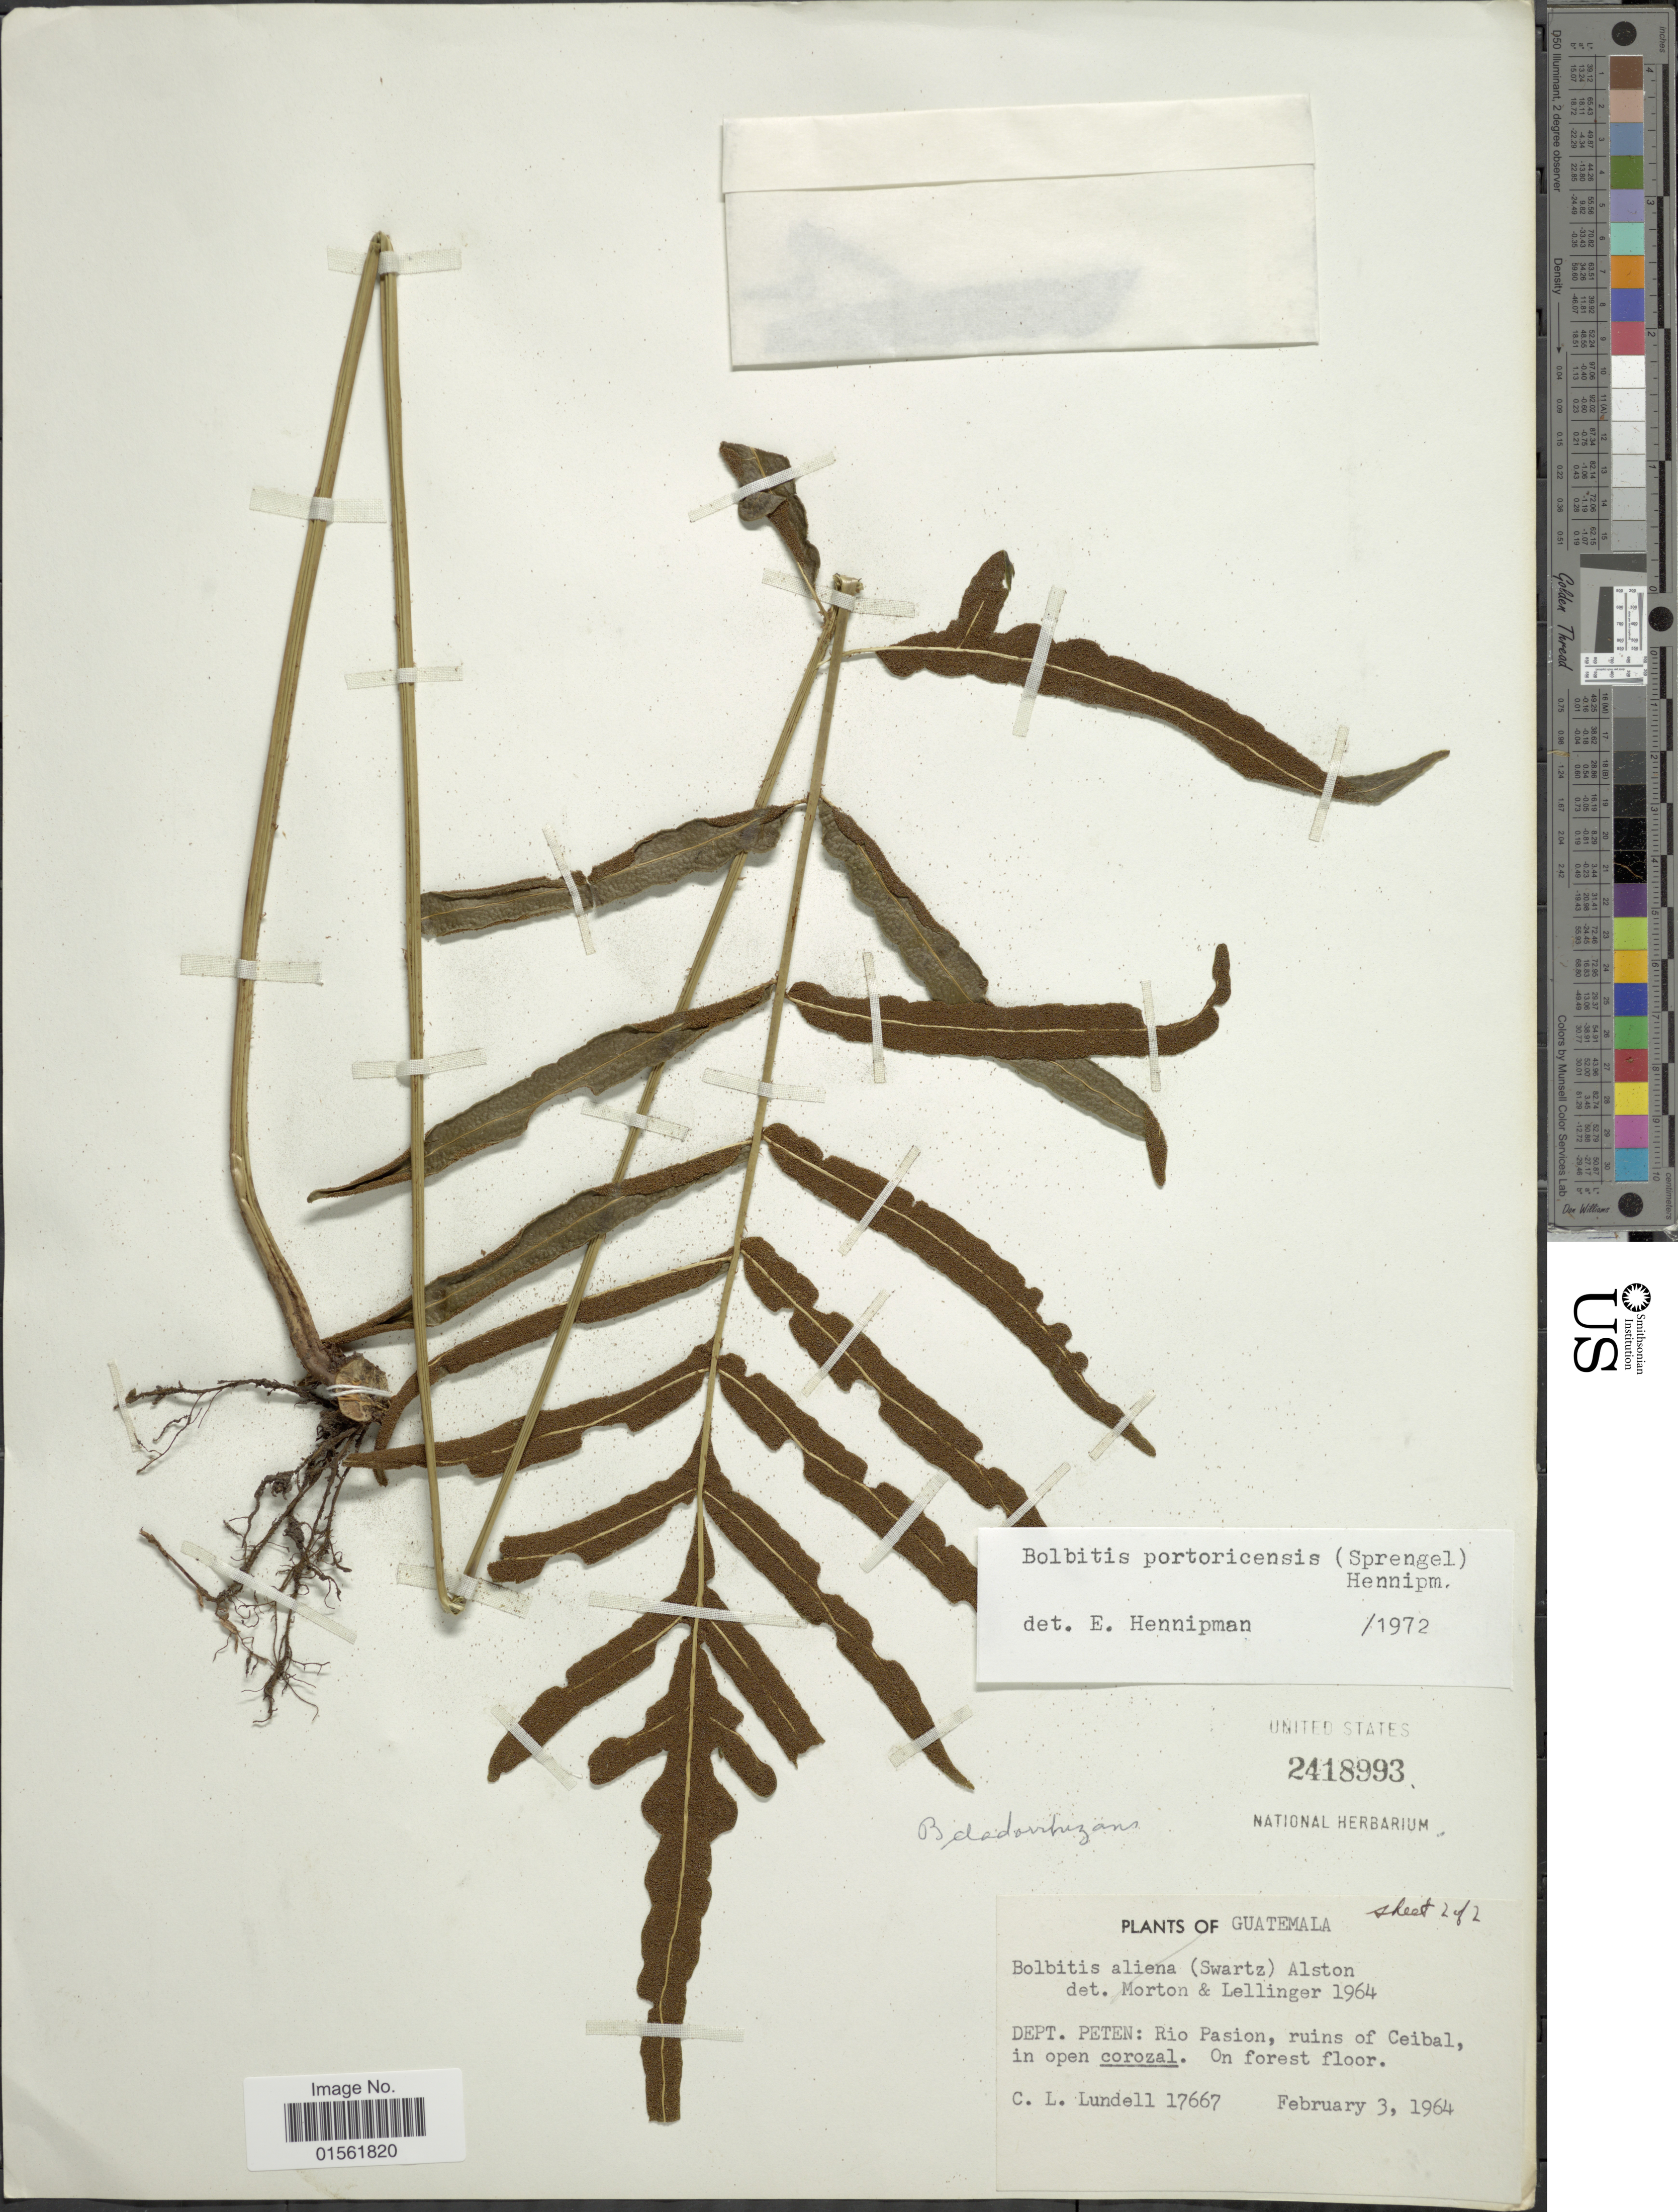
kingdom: Plantae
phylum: Tracheophyta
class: Polypodiopsida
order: Polypodiales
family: Dryopteridaceae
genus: Bolbitis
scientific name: Bolbitis portoricensis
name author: (Spreng.) Hennipman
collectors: C. L. Lundell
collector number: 17667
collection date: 1964-02-03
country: Guatemala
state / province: El Petén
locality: Dept. Peten: Rio Pasion, ruins of Ceibal, in open corozal. On forest floor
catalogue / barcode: US 2418993